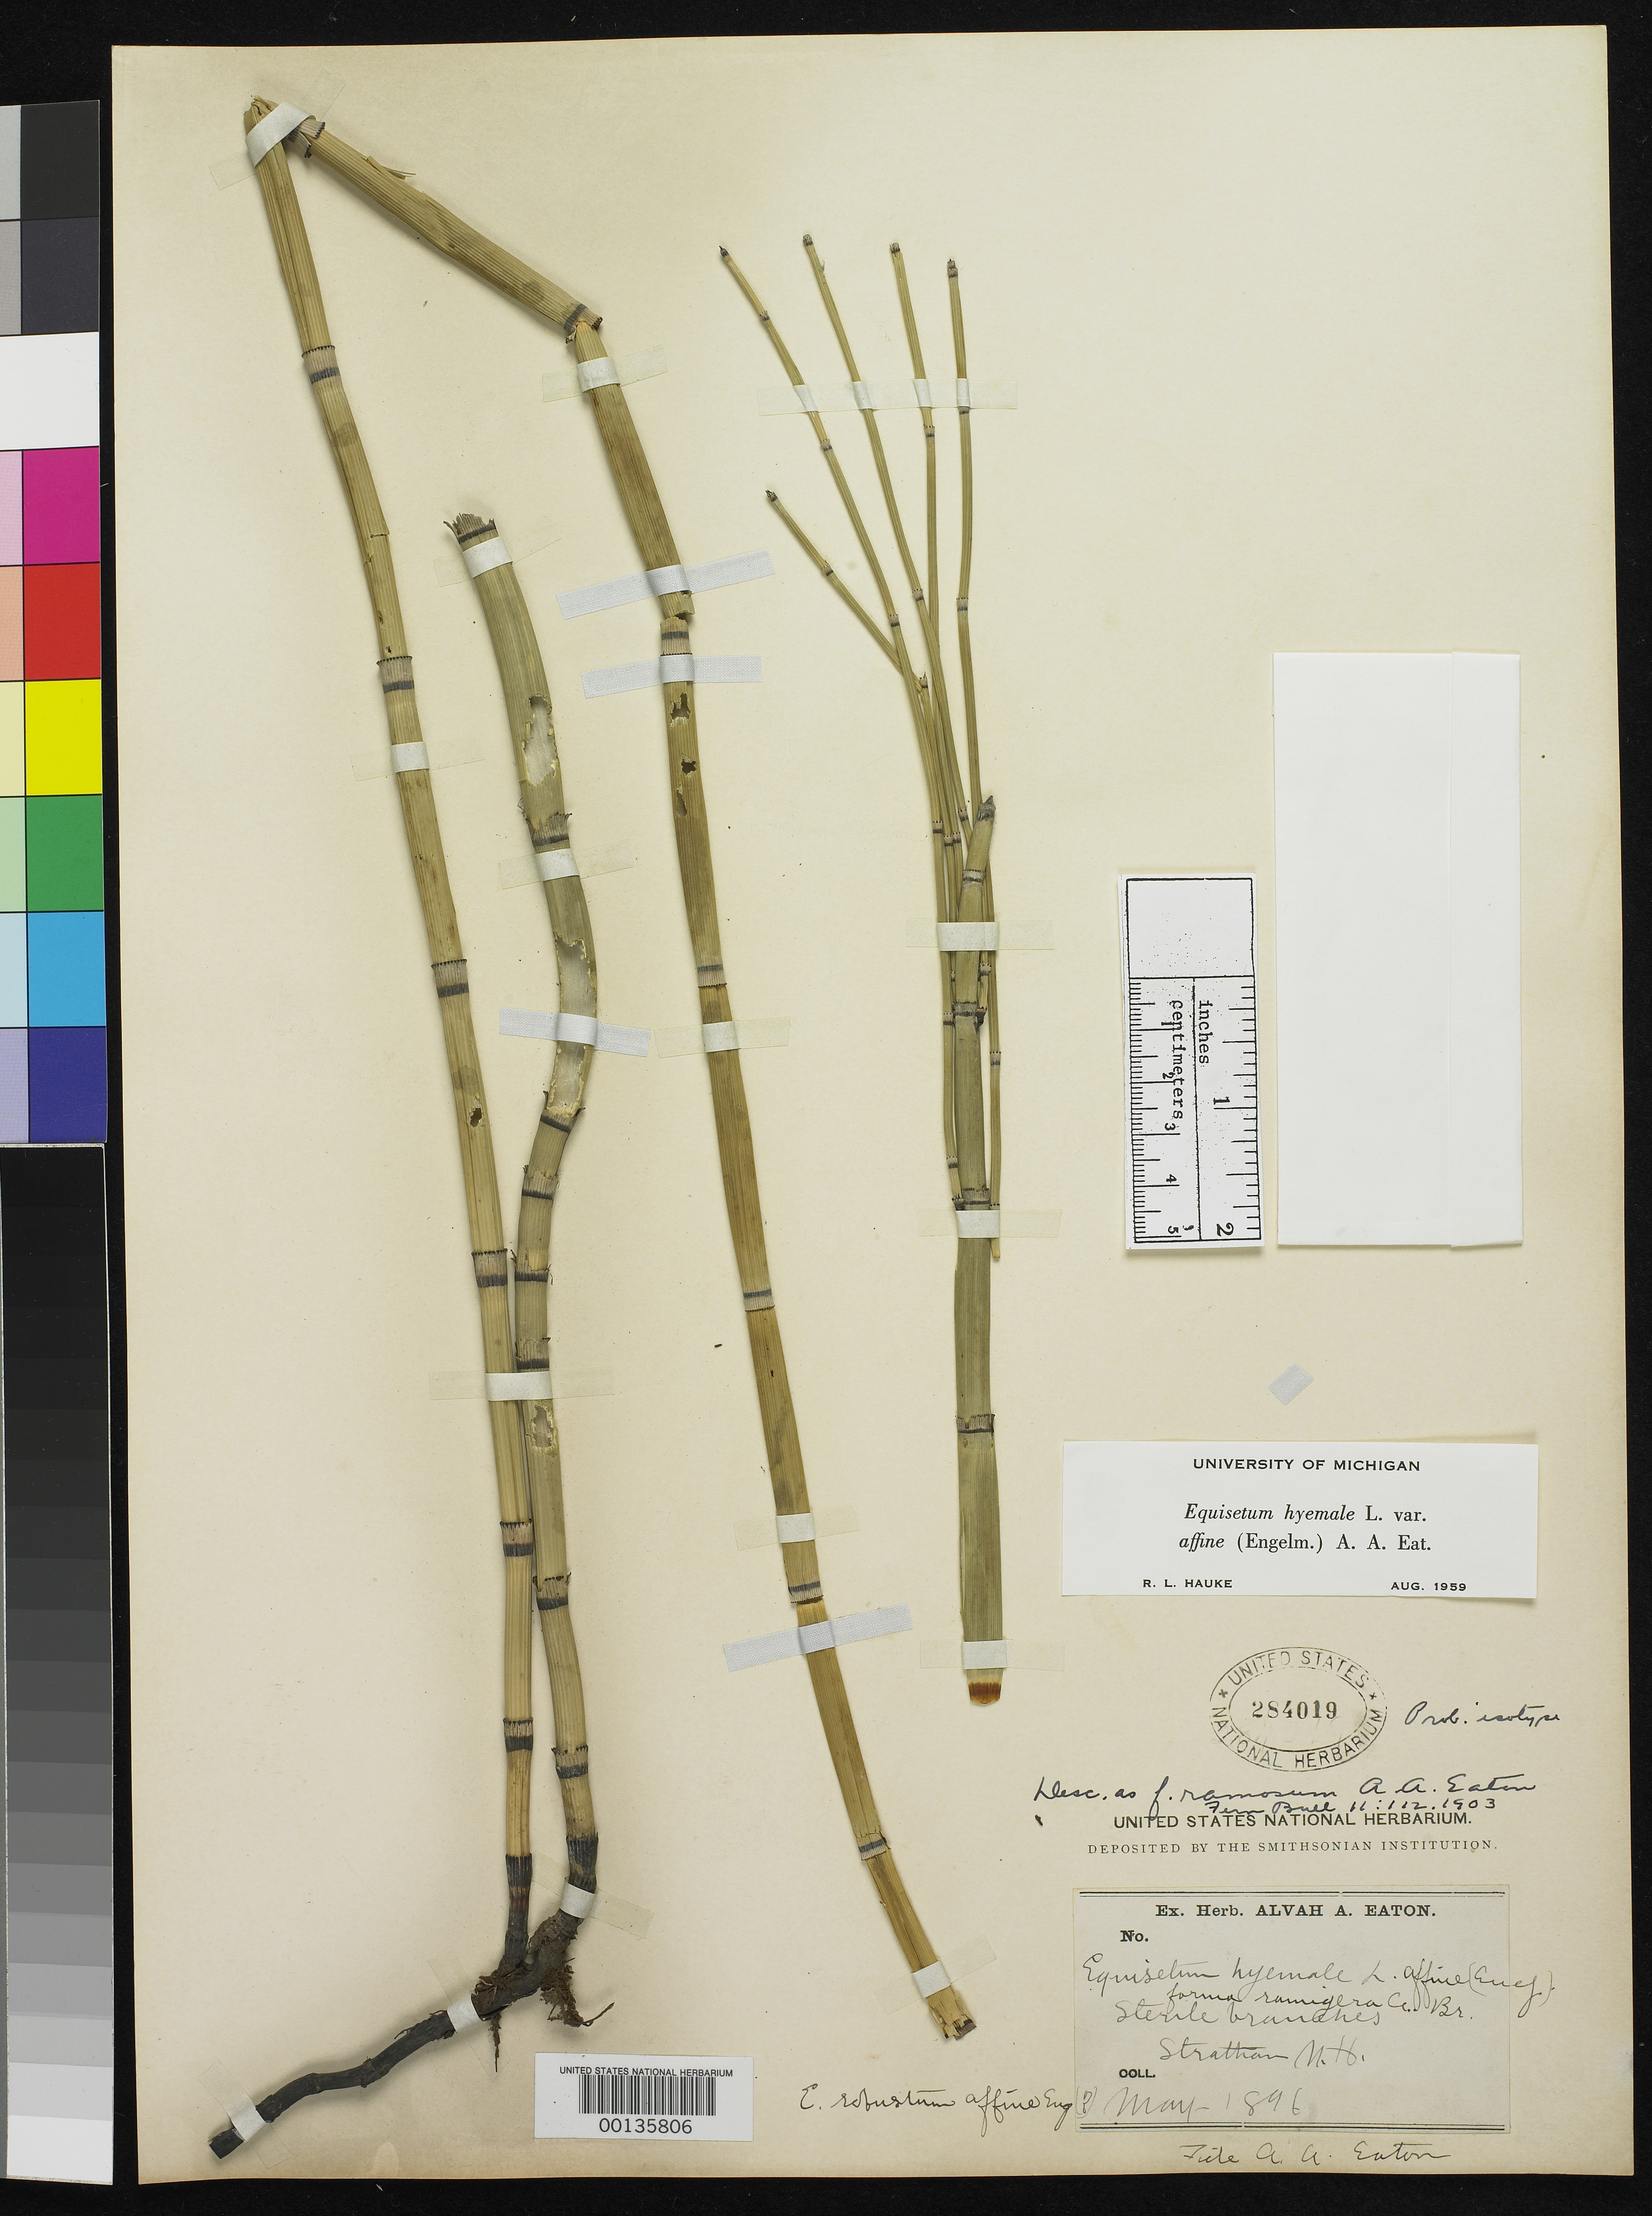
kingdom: Plantae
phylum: Tracheophyta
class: Polypodiopsida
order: Equisetales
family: Equisetaceae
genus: Equisetum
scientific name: Equisetum hyemale f. ramosum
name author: A.A. Eaton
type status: Type Collection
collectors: A. A. Eaton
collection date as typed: May 1896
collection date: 1896-05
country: United States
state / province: New Hampshire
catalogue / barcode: US 284019